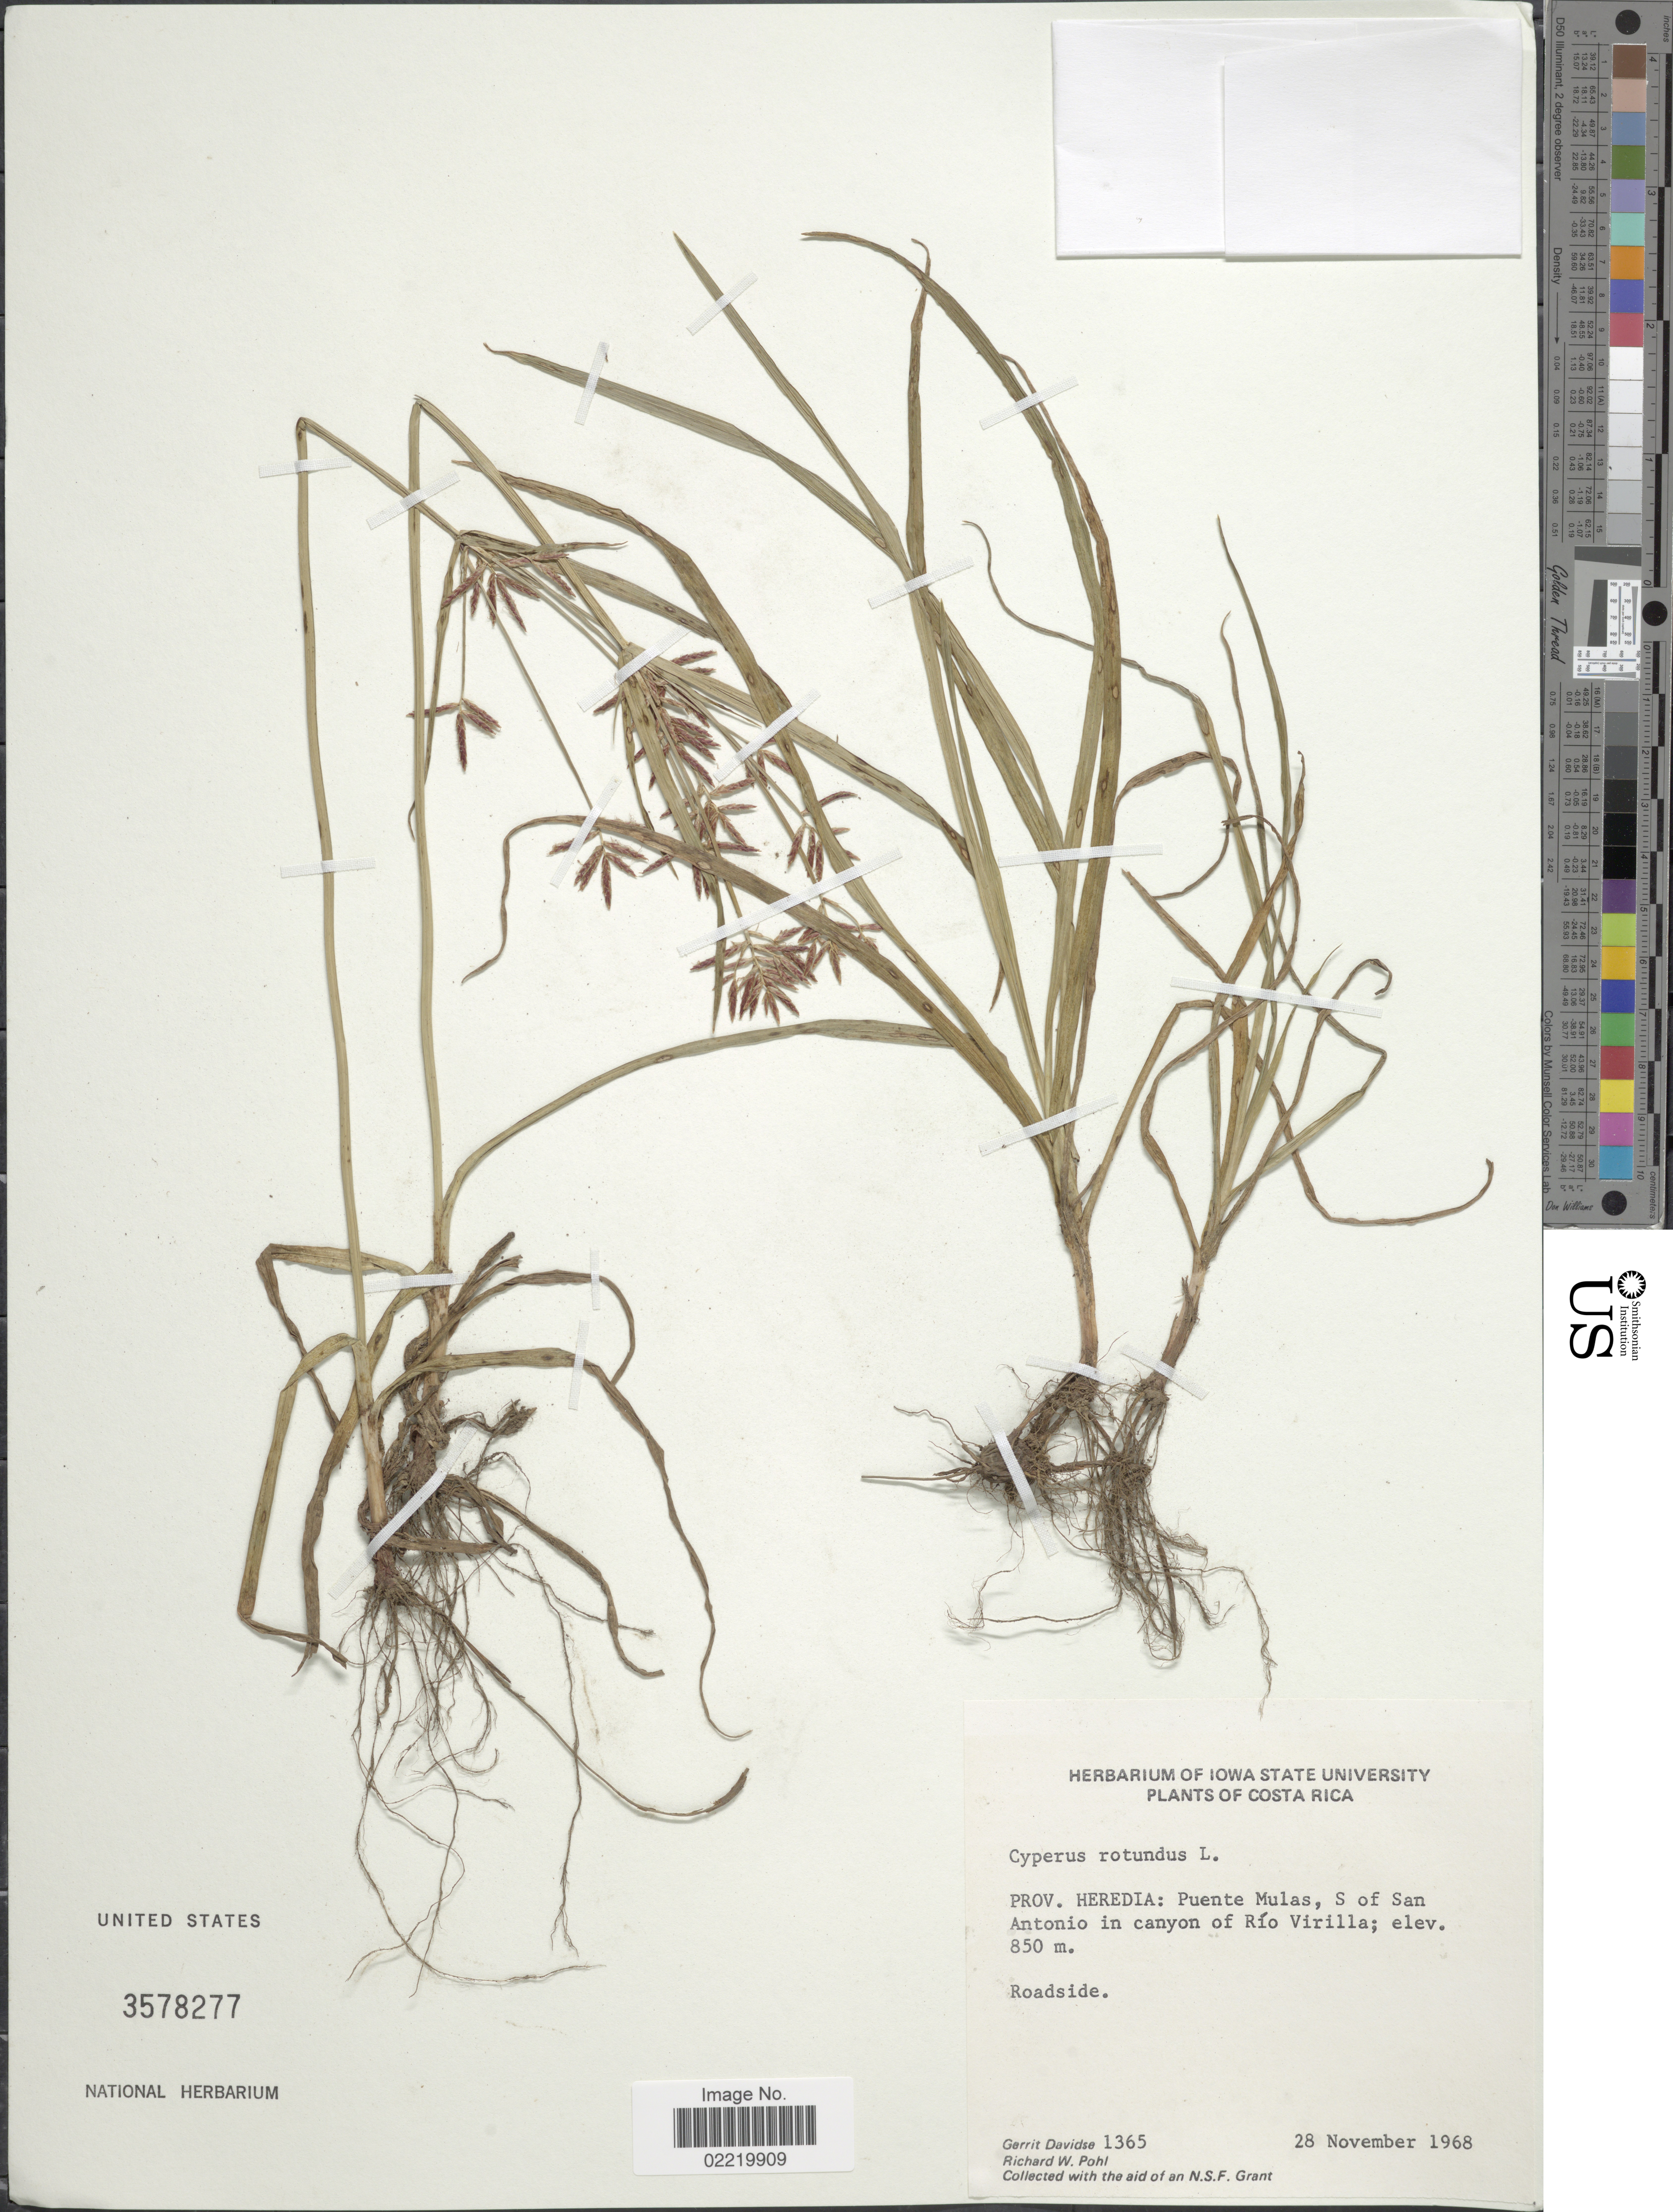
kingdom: Plantae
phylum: Tracheophyta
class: Liliopsida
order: Poales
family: Cyperaceae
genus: Cyperus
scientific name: Cyperus rotundus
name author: L.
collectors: G. Davidse & R. W. Pohl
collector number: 1365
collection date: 1968-11-28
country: Costa Rica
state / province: Heredia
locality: Puente Mulas, S of San Antonio in canyon of Río Virilla, roadside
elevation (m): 850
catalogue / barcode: US 3578277